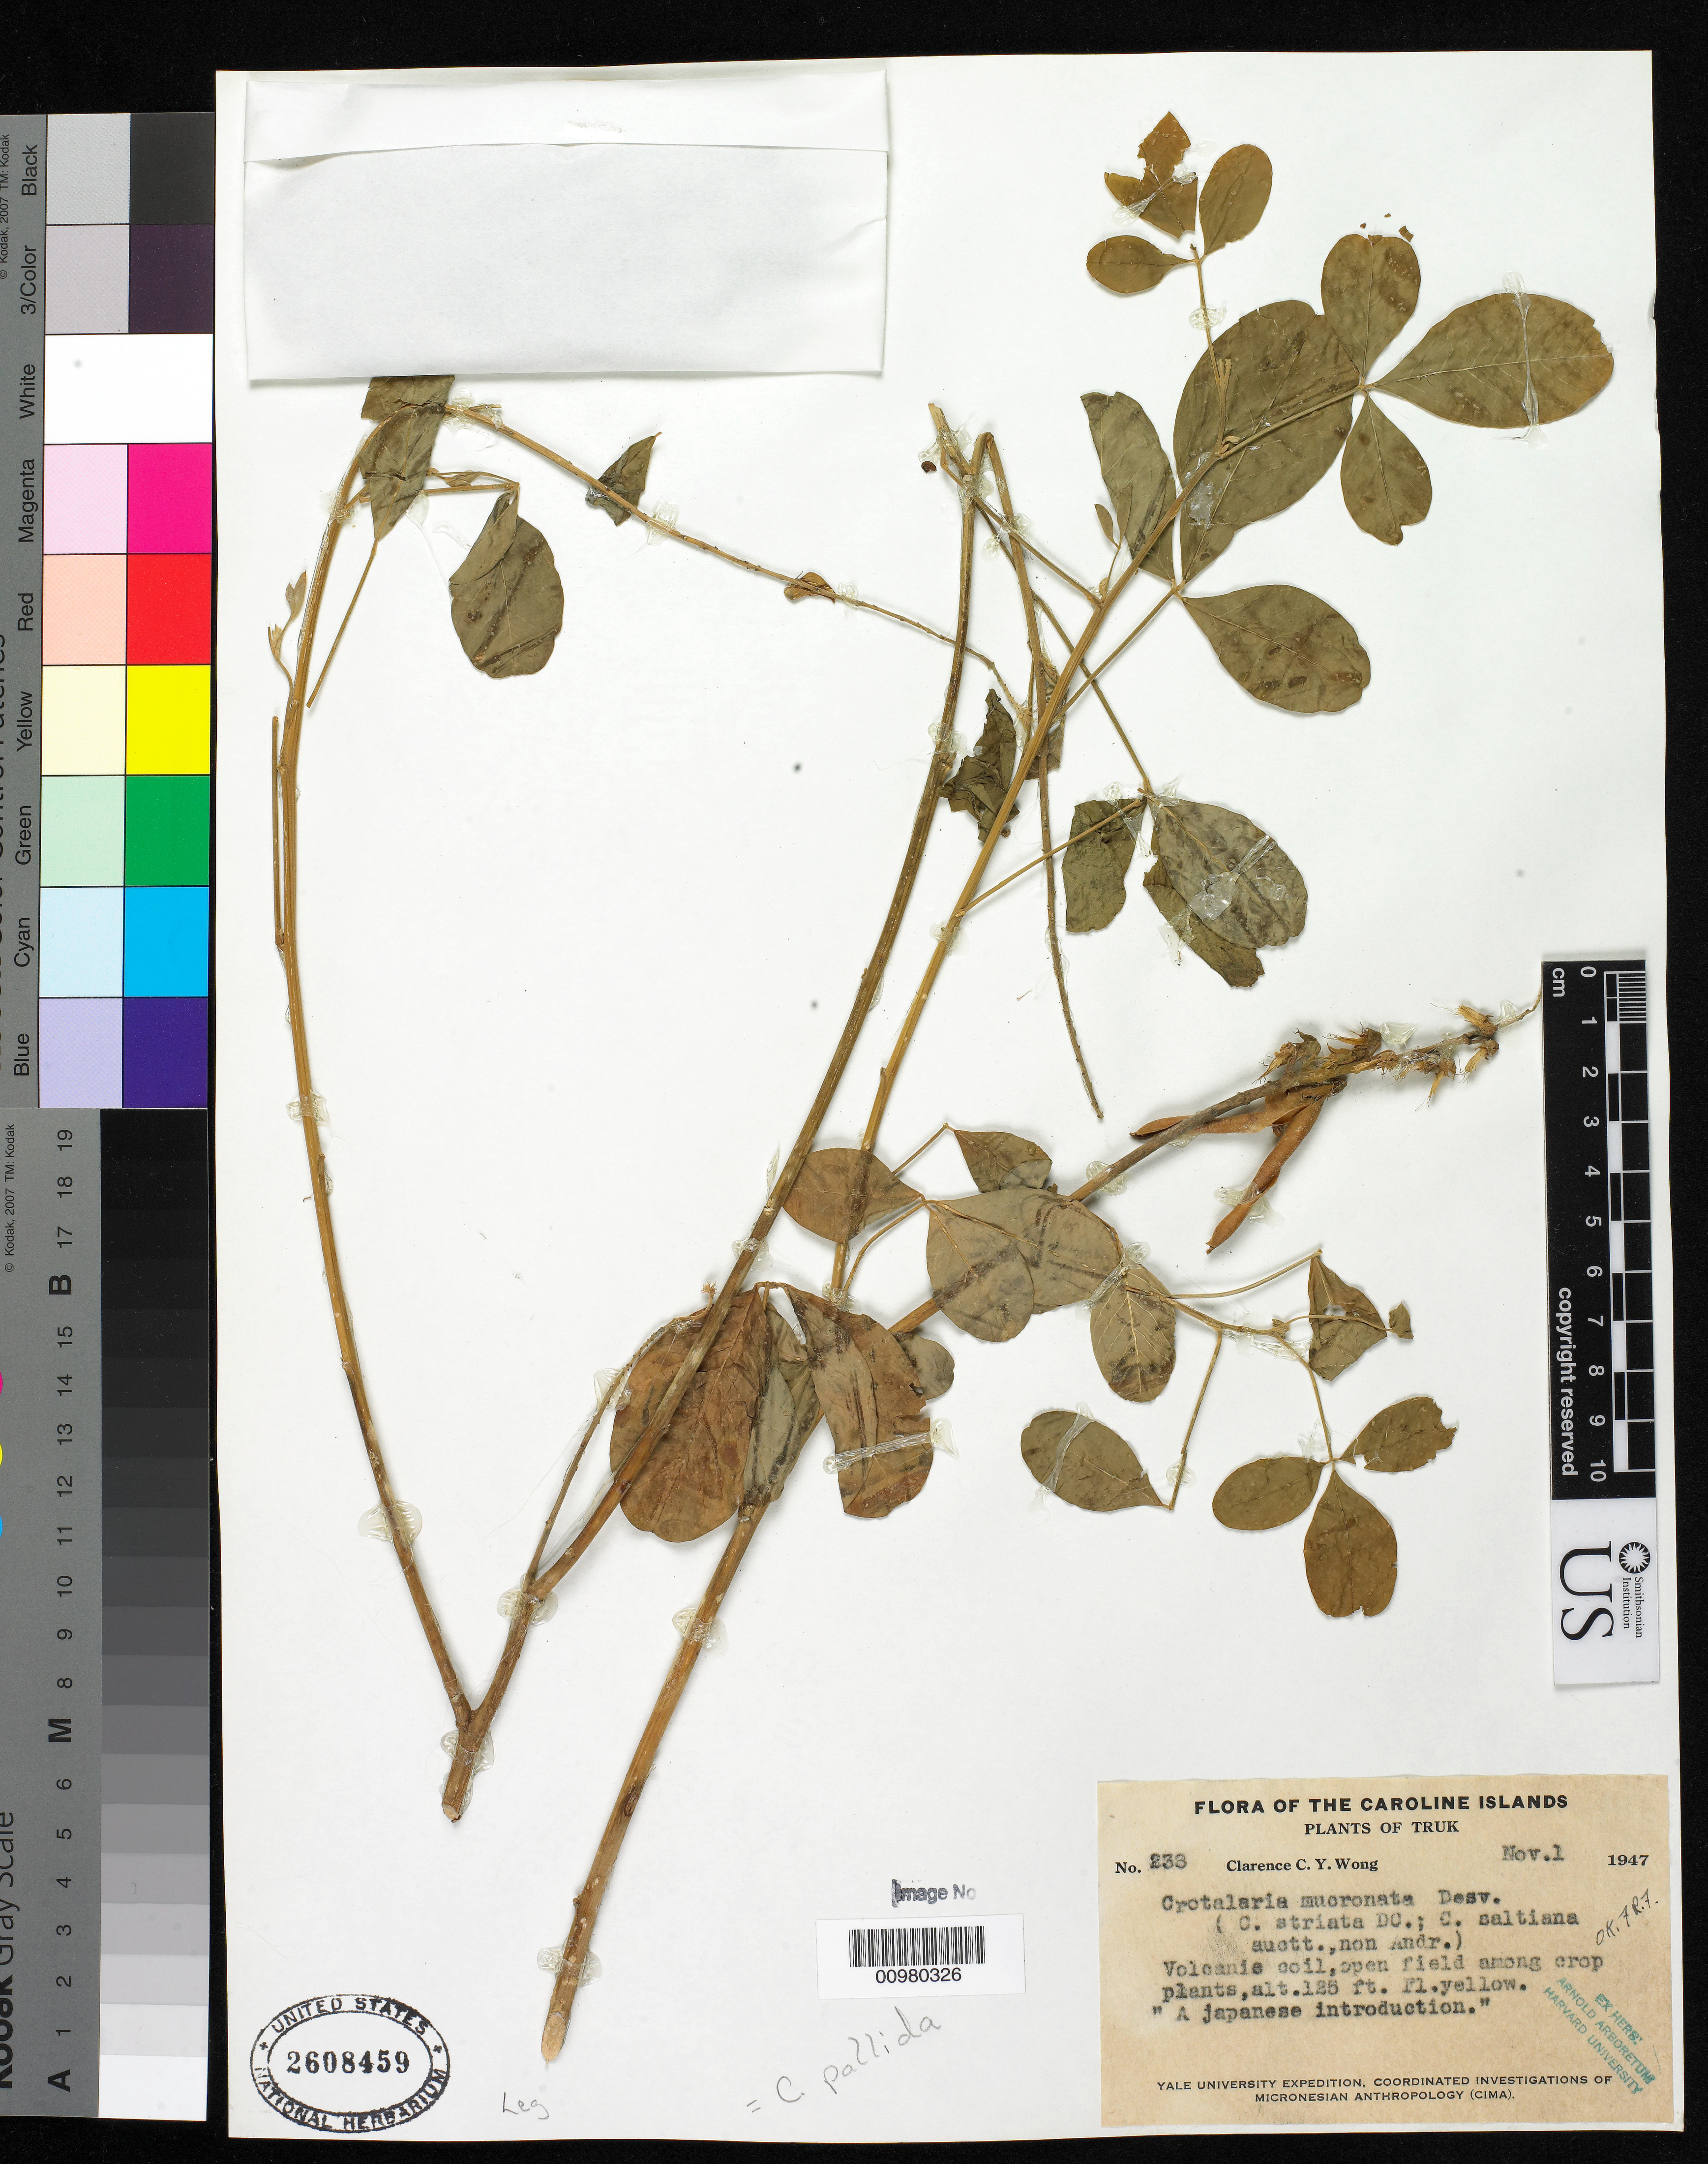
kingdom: Plantae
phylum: Tracheophyta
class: Magnoliopsida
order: Fabales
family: Fabaceae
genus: Crotalaria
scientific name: Crotalaria pallida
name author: Aiton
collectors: R. Schodde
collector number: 238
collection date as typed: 02 Sep 1961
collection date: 1961-09-02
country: Papua New Guinea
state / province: Southern Highlands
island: New Guinea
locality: Western slope of Mt. Giluwe, above Klareg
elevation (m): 2774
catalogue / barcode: US 2608459